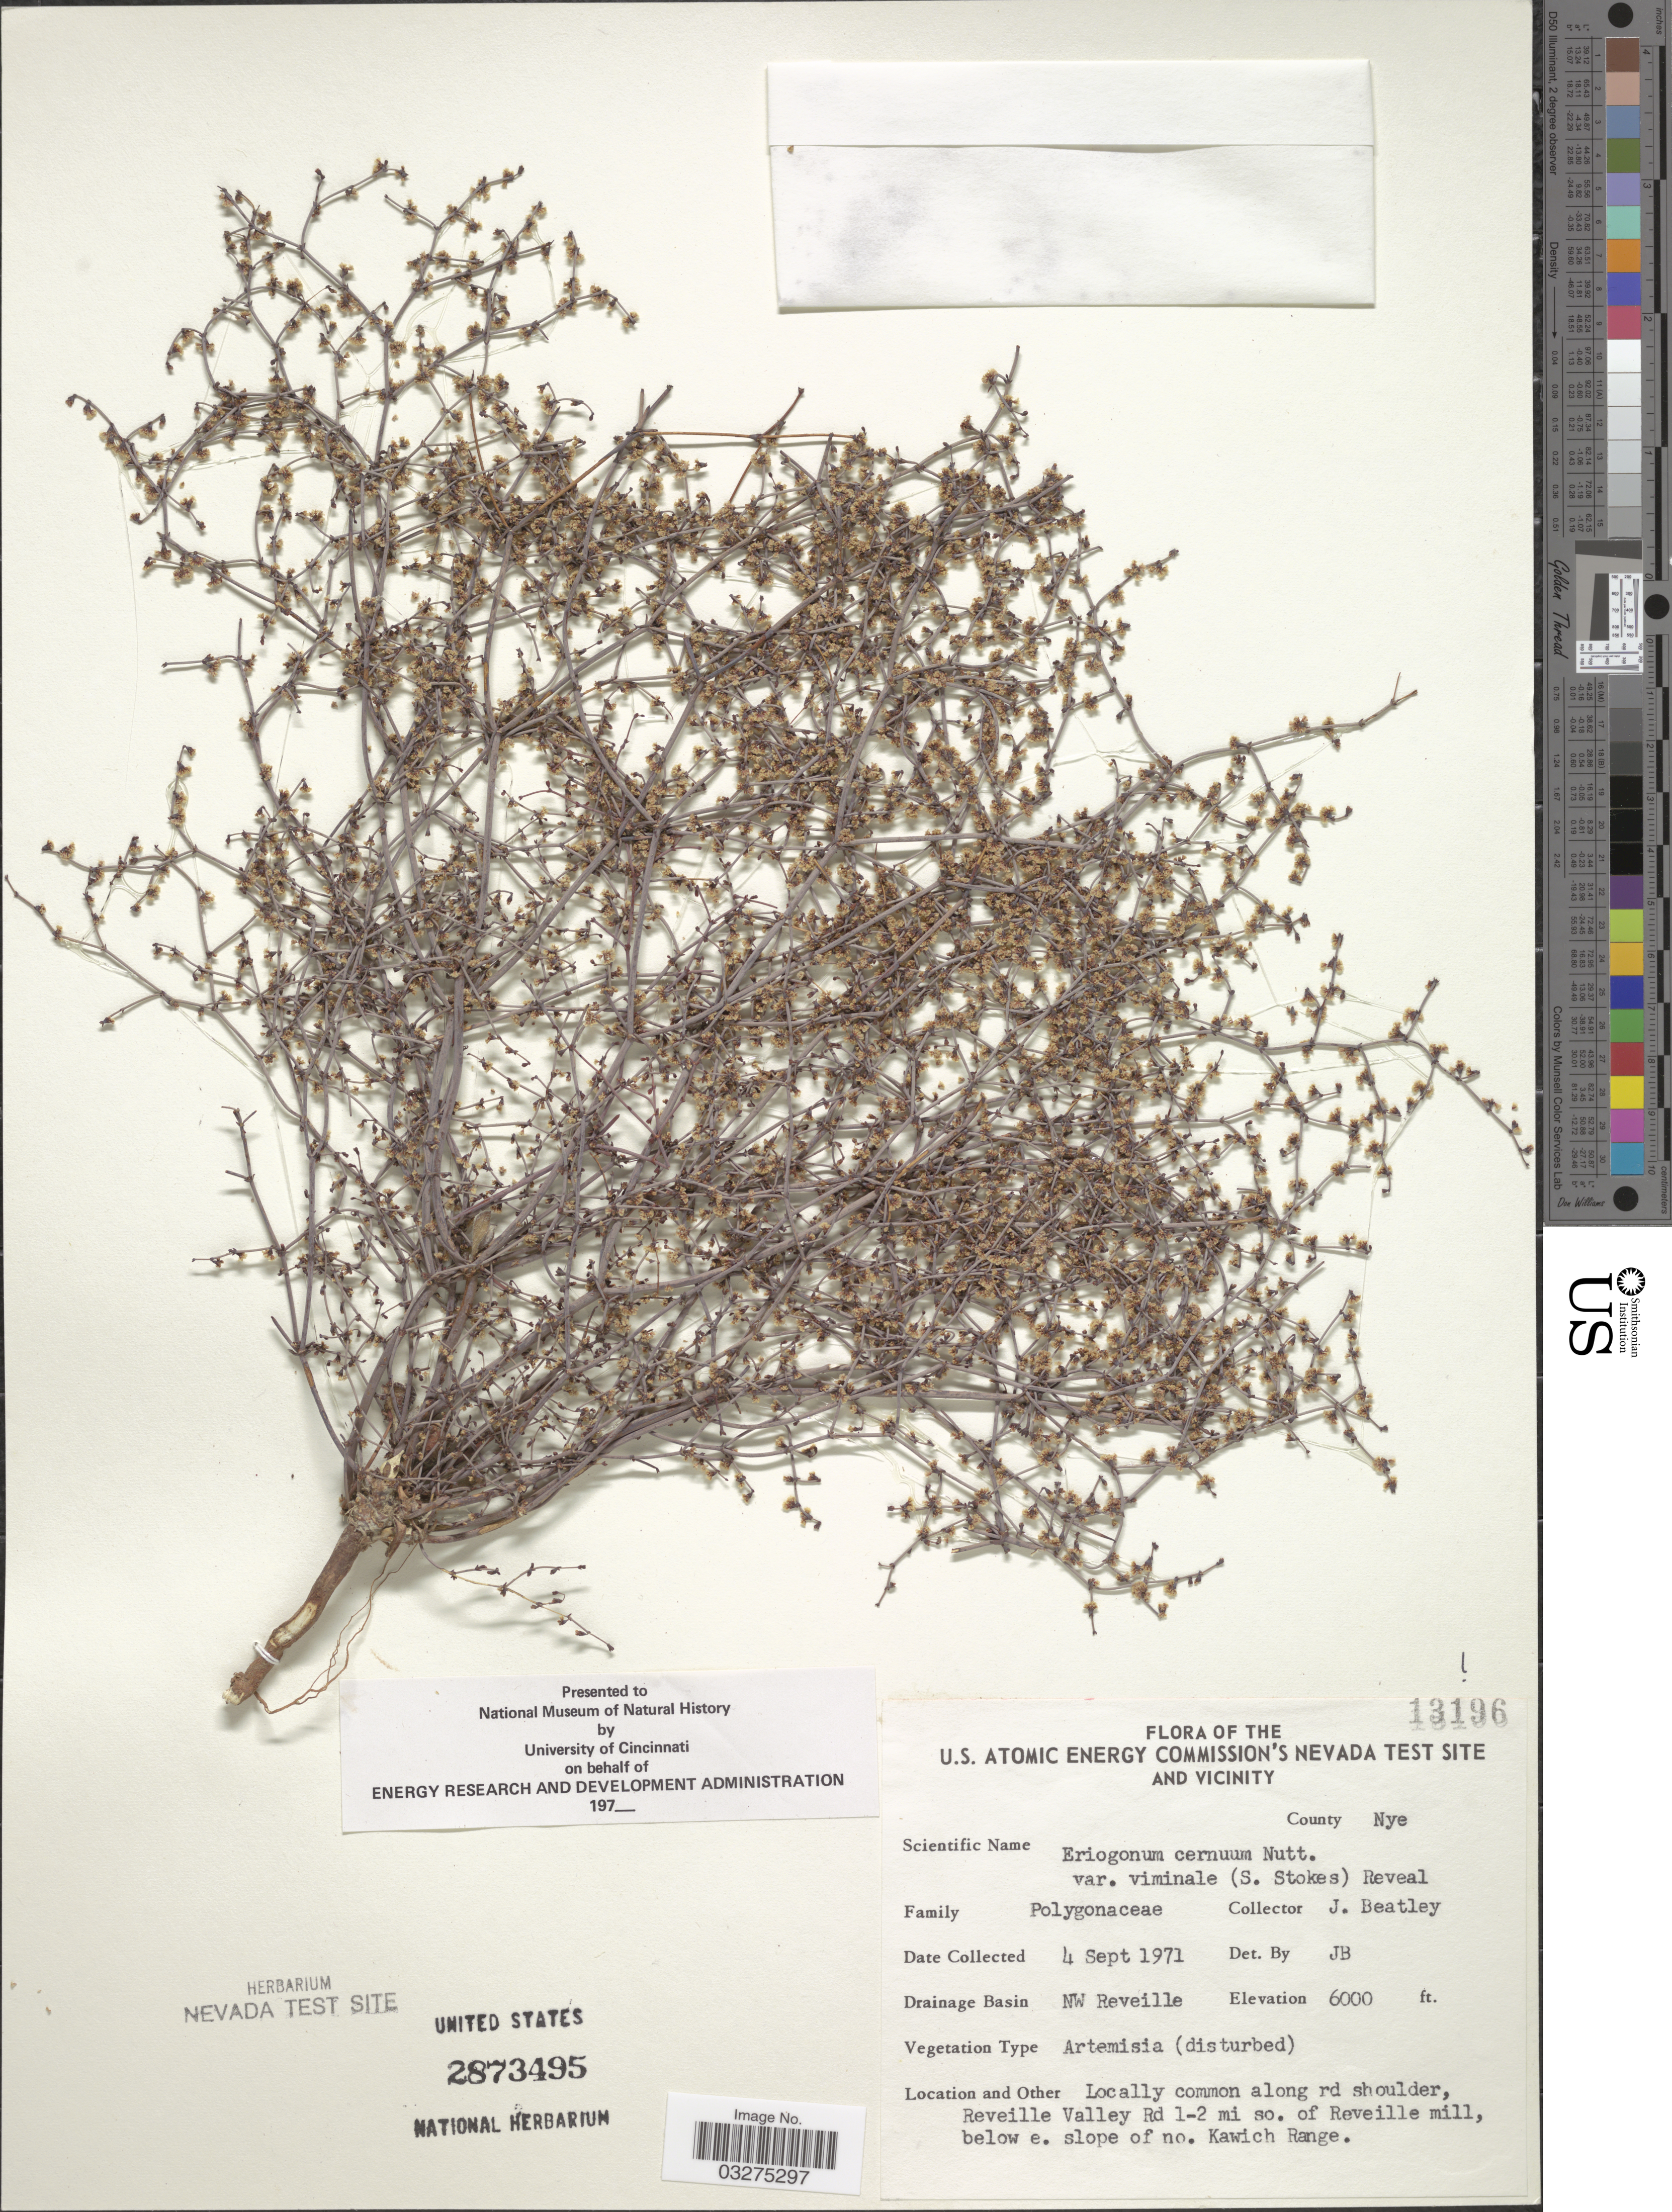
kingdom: Plantae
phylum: Tracheophyta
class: Magnoliopsida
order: Caryophyllales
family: Polygonaceae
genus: Eriogonum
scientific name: Eriogonum cernuum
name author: Nutt.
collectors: J. C. Beatley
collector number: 13196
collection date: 1971-09-04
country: United States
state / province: Nevada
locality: U.S. Atomic Energy Commission's Nevada Test Site and Vicinity. County Nye. Drainage Basin NW Reveille. Locally common along rd shoulder, Reveille Valley Rd 1-2 mi so. of Reveille mill, below e. slope of no. Kawich Range.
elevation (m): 1829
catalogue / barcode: US 2873495